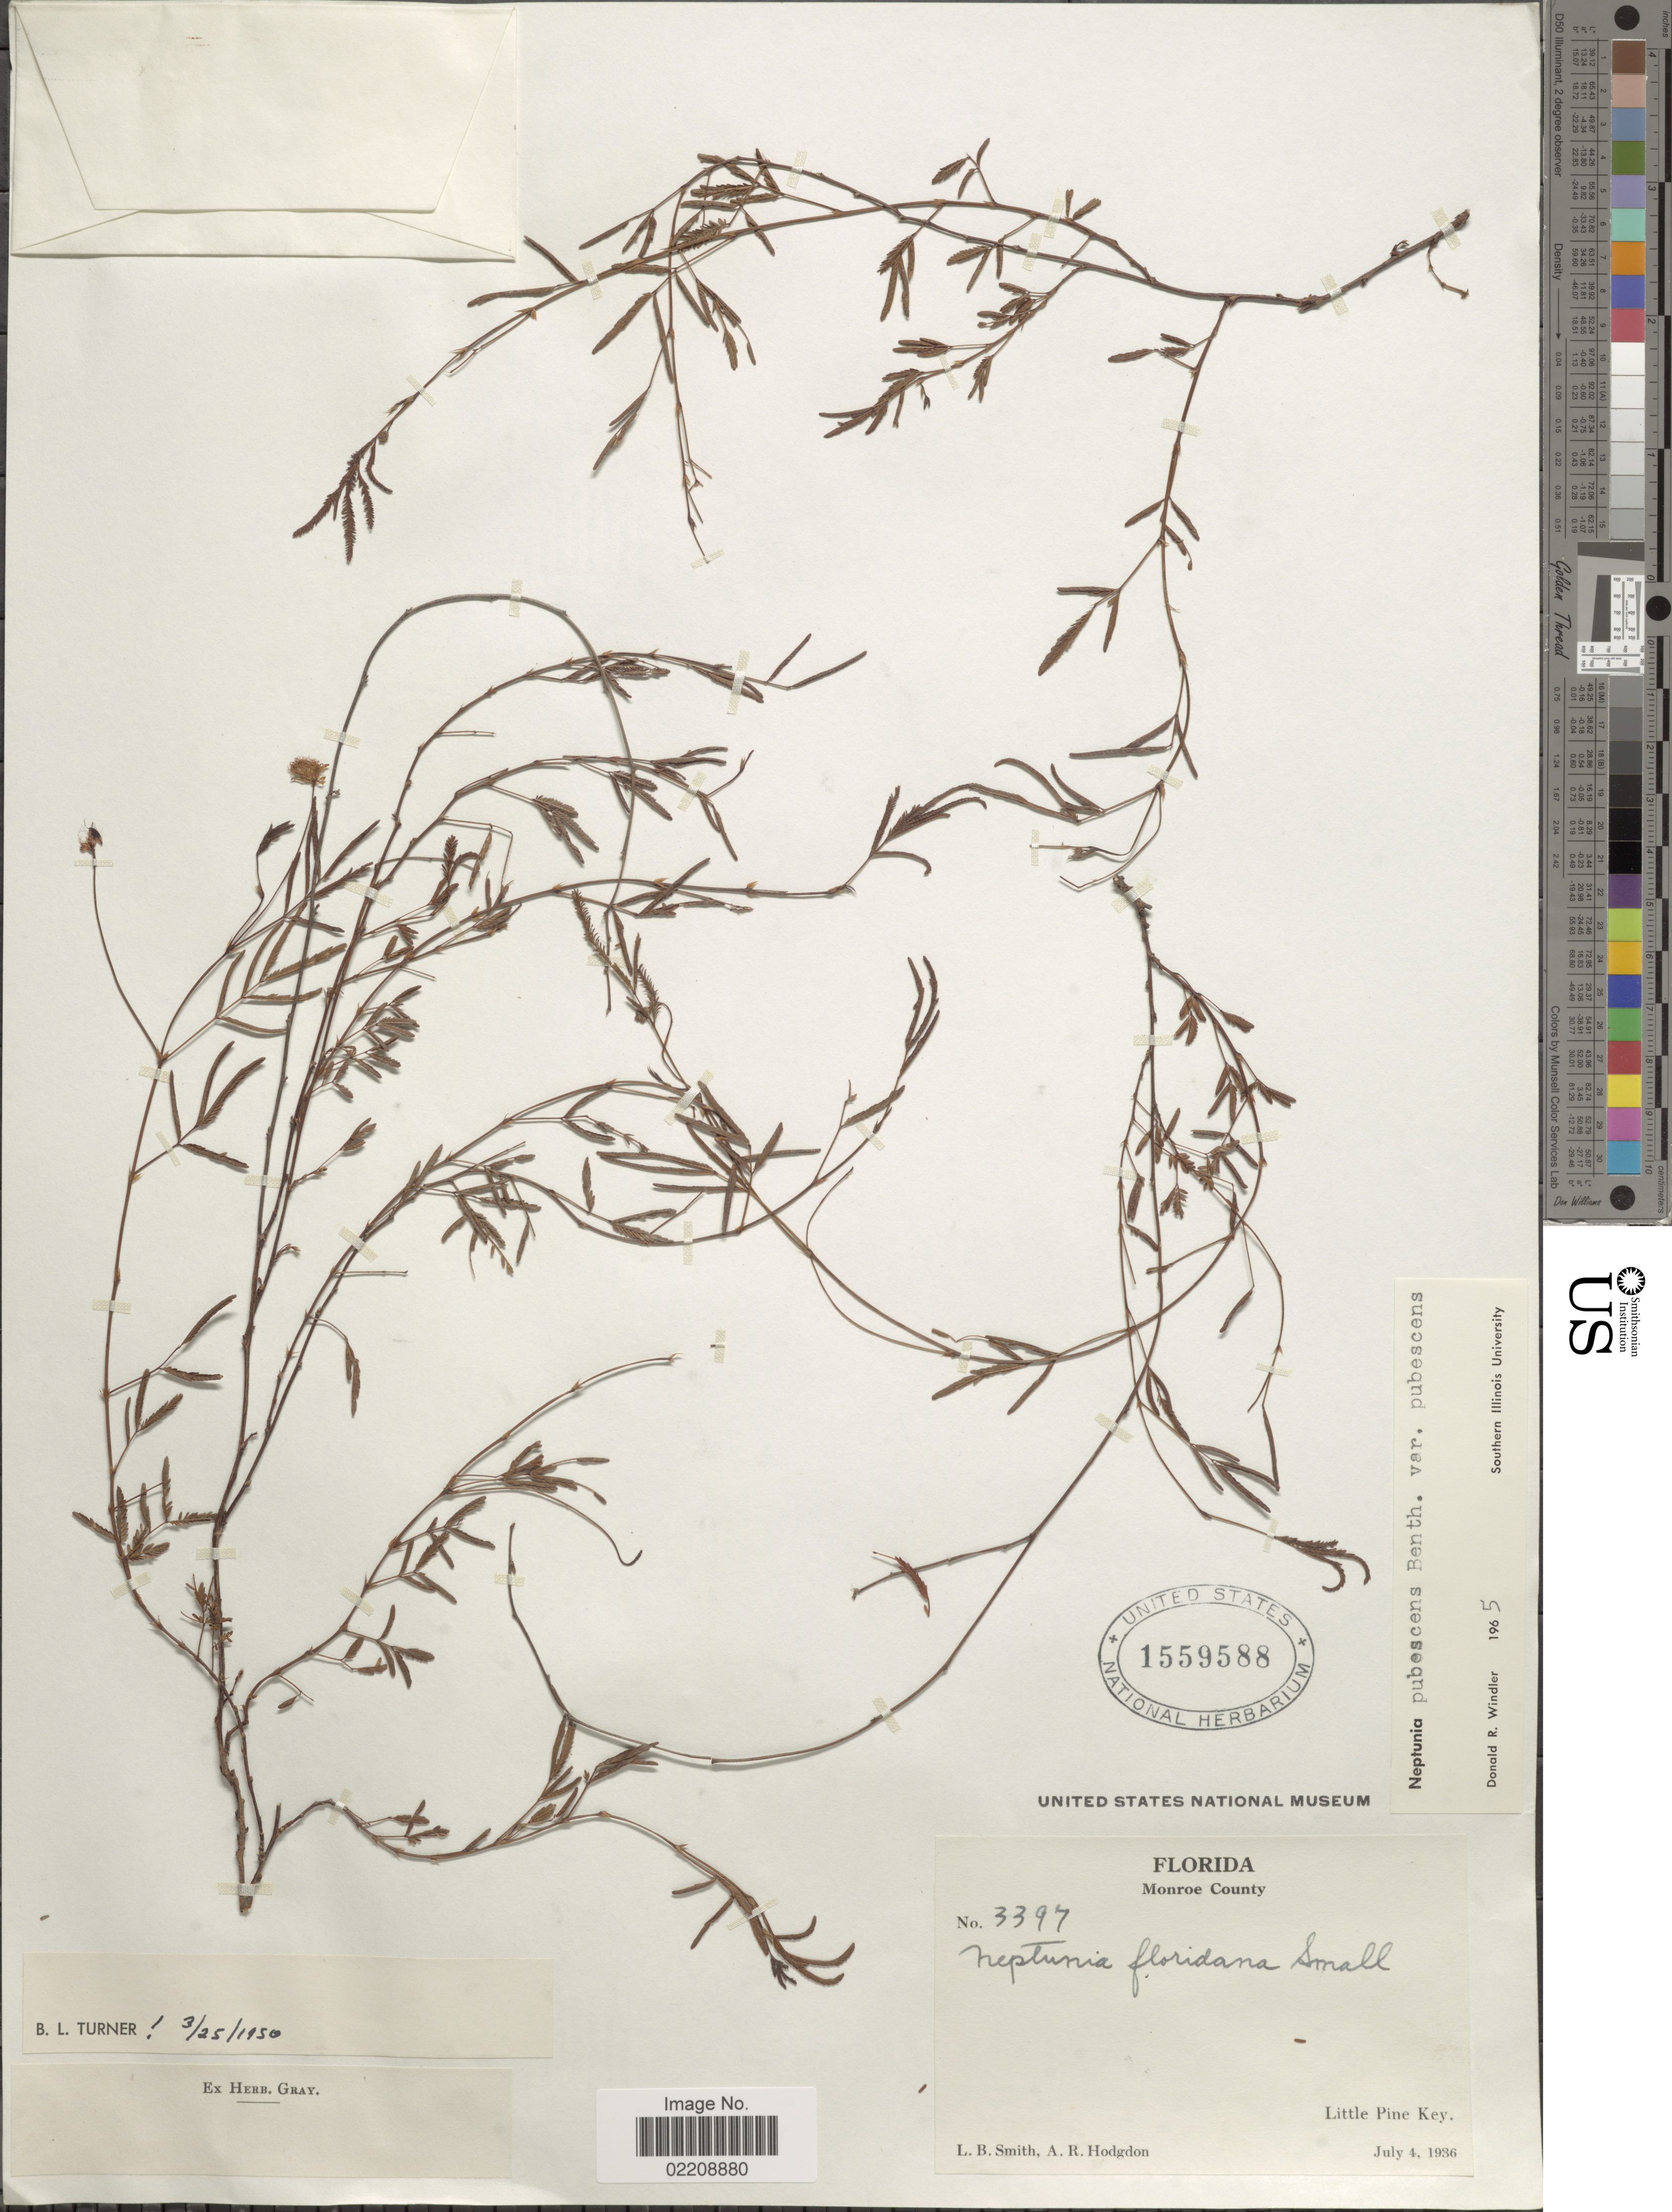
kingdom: Plantae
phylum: Tracheophyta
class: Magnoliopsida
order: Fabales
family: Fabaceae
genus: Neptunia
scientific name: Neptunia pubescens var. pubescens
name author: Benth.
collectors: L. Smith & A. R. Hodgdon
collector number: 3397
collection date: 1936-07-04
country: United States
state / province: Florida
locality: Monroe County, Little Pine Key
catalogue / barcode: US 1559588